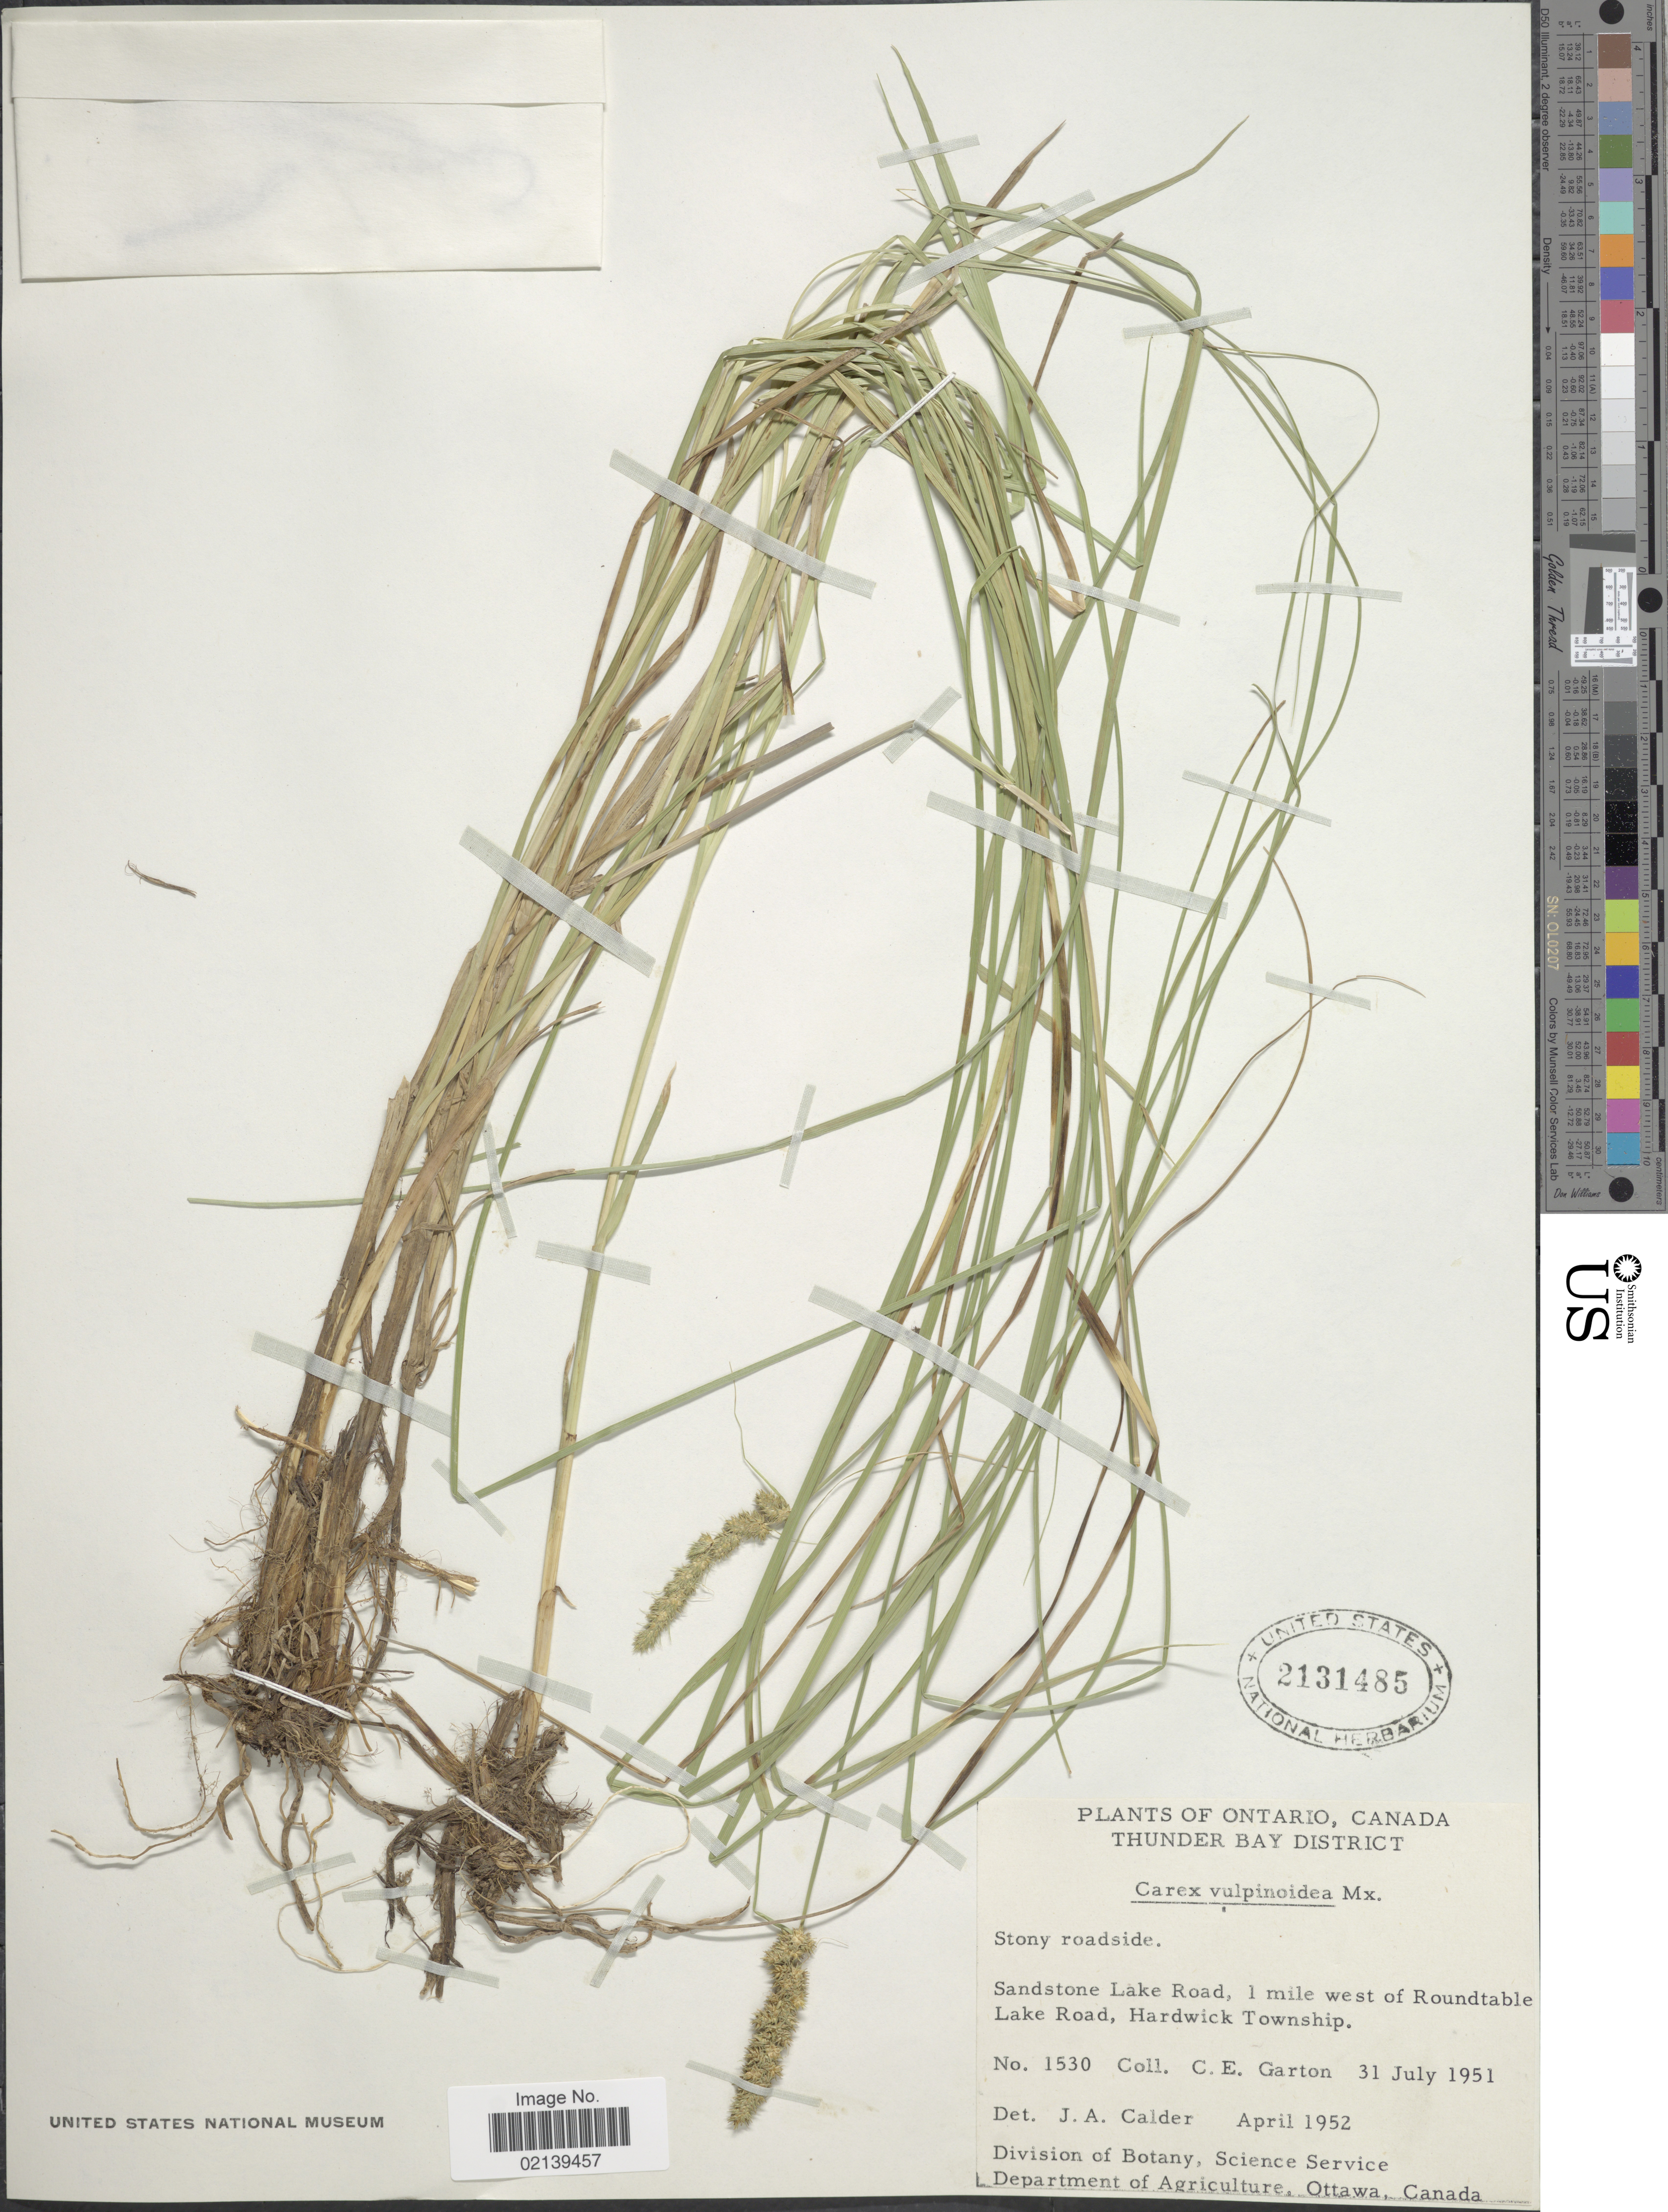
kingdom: Plantae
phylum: Tracheophyta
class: Liliopsida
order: Poales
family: Cyperaceae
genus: Carex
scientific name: Carex vulpinoidea Michx.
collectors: C. E. Garton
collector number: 1530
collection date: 1951-07-31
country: Canada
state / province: Ontario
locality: Ontario, Canada, Thunder Bay District, Sandstone Lake Road, 1 mile west of Roundtable Lake Road, Hardwick Township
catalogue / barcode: US 2131485